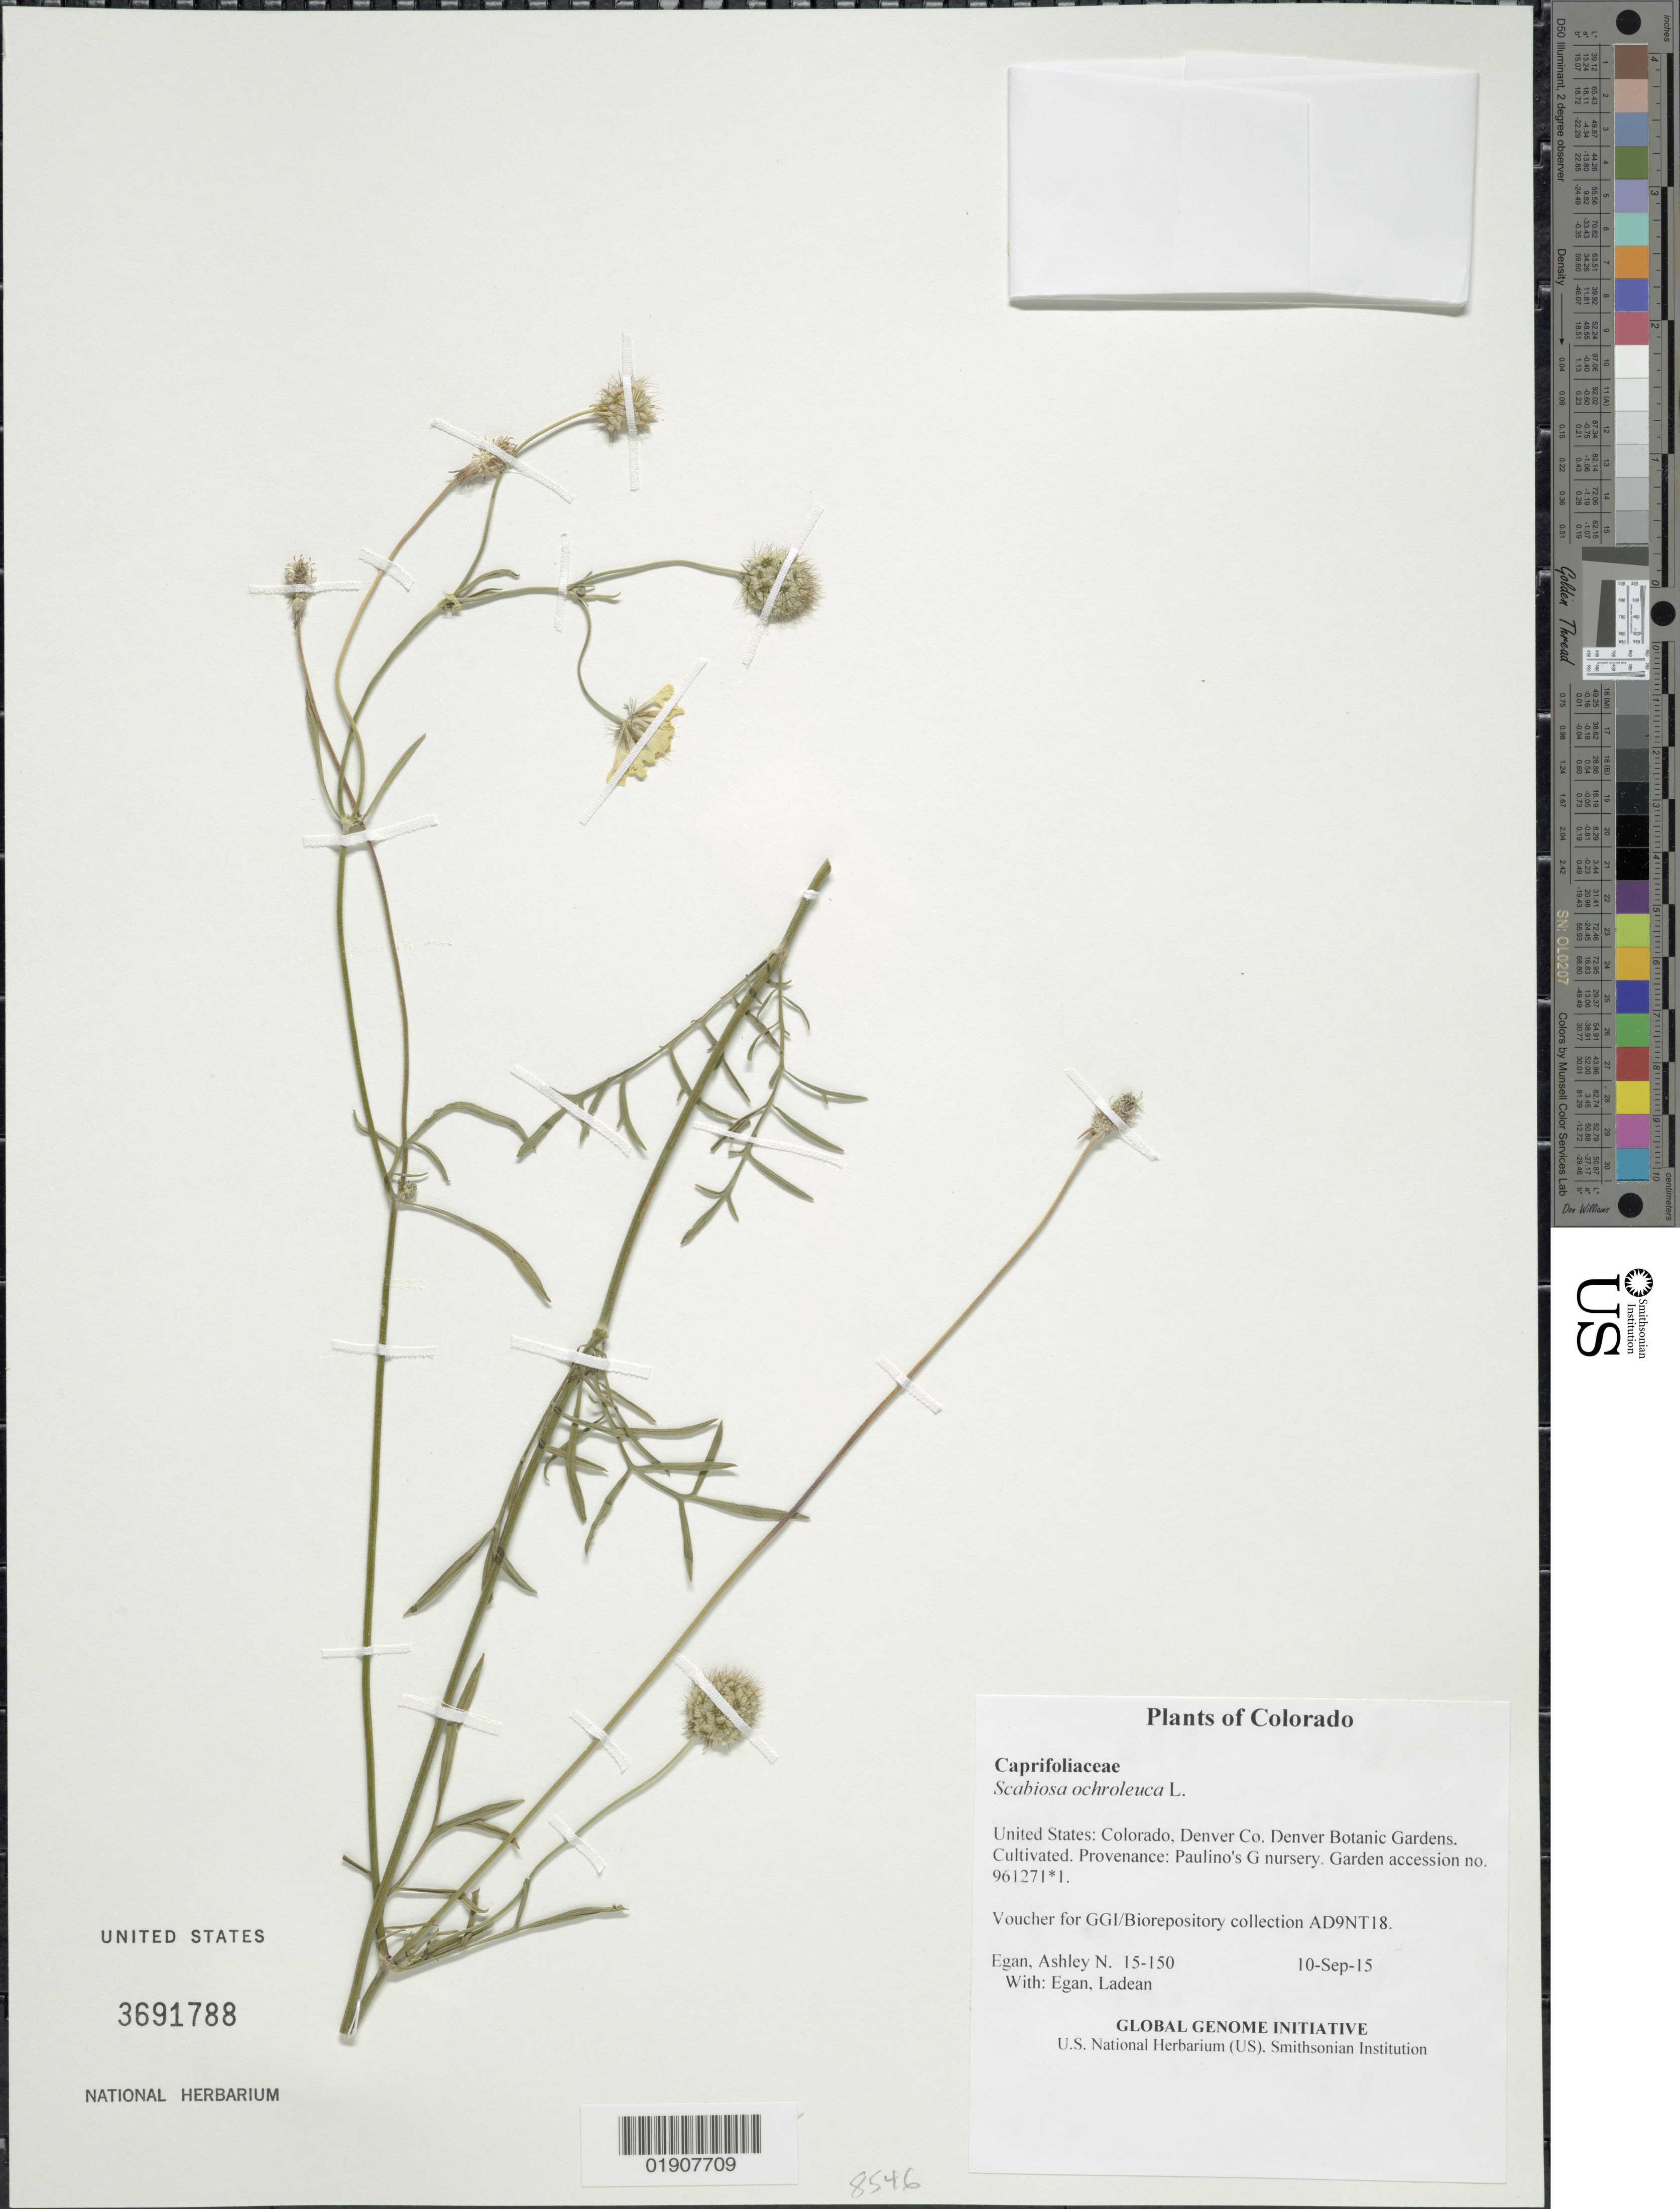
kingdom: Plantae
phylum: Tracheophyta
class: Magnoliopsida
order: Dipsacales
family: Caprifoliaceae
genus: Scabiosa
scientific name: Scabiosa ochroleuca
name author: L.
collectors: A. N. Egan & L. Egan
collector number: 15-150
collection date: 2015-09-10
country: United States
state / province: Colorado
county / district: Denver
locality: Denver Botanic Gardens. Cultivated. Provenance: Paulino's G nursery. Garden accession no. 961271.1.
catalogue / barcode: US 3691788